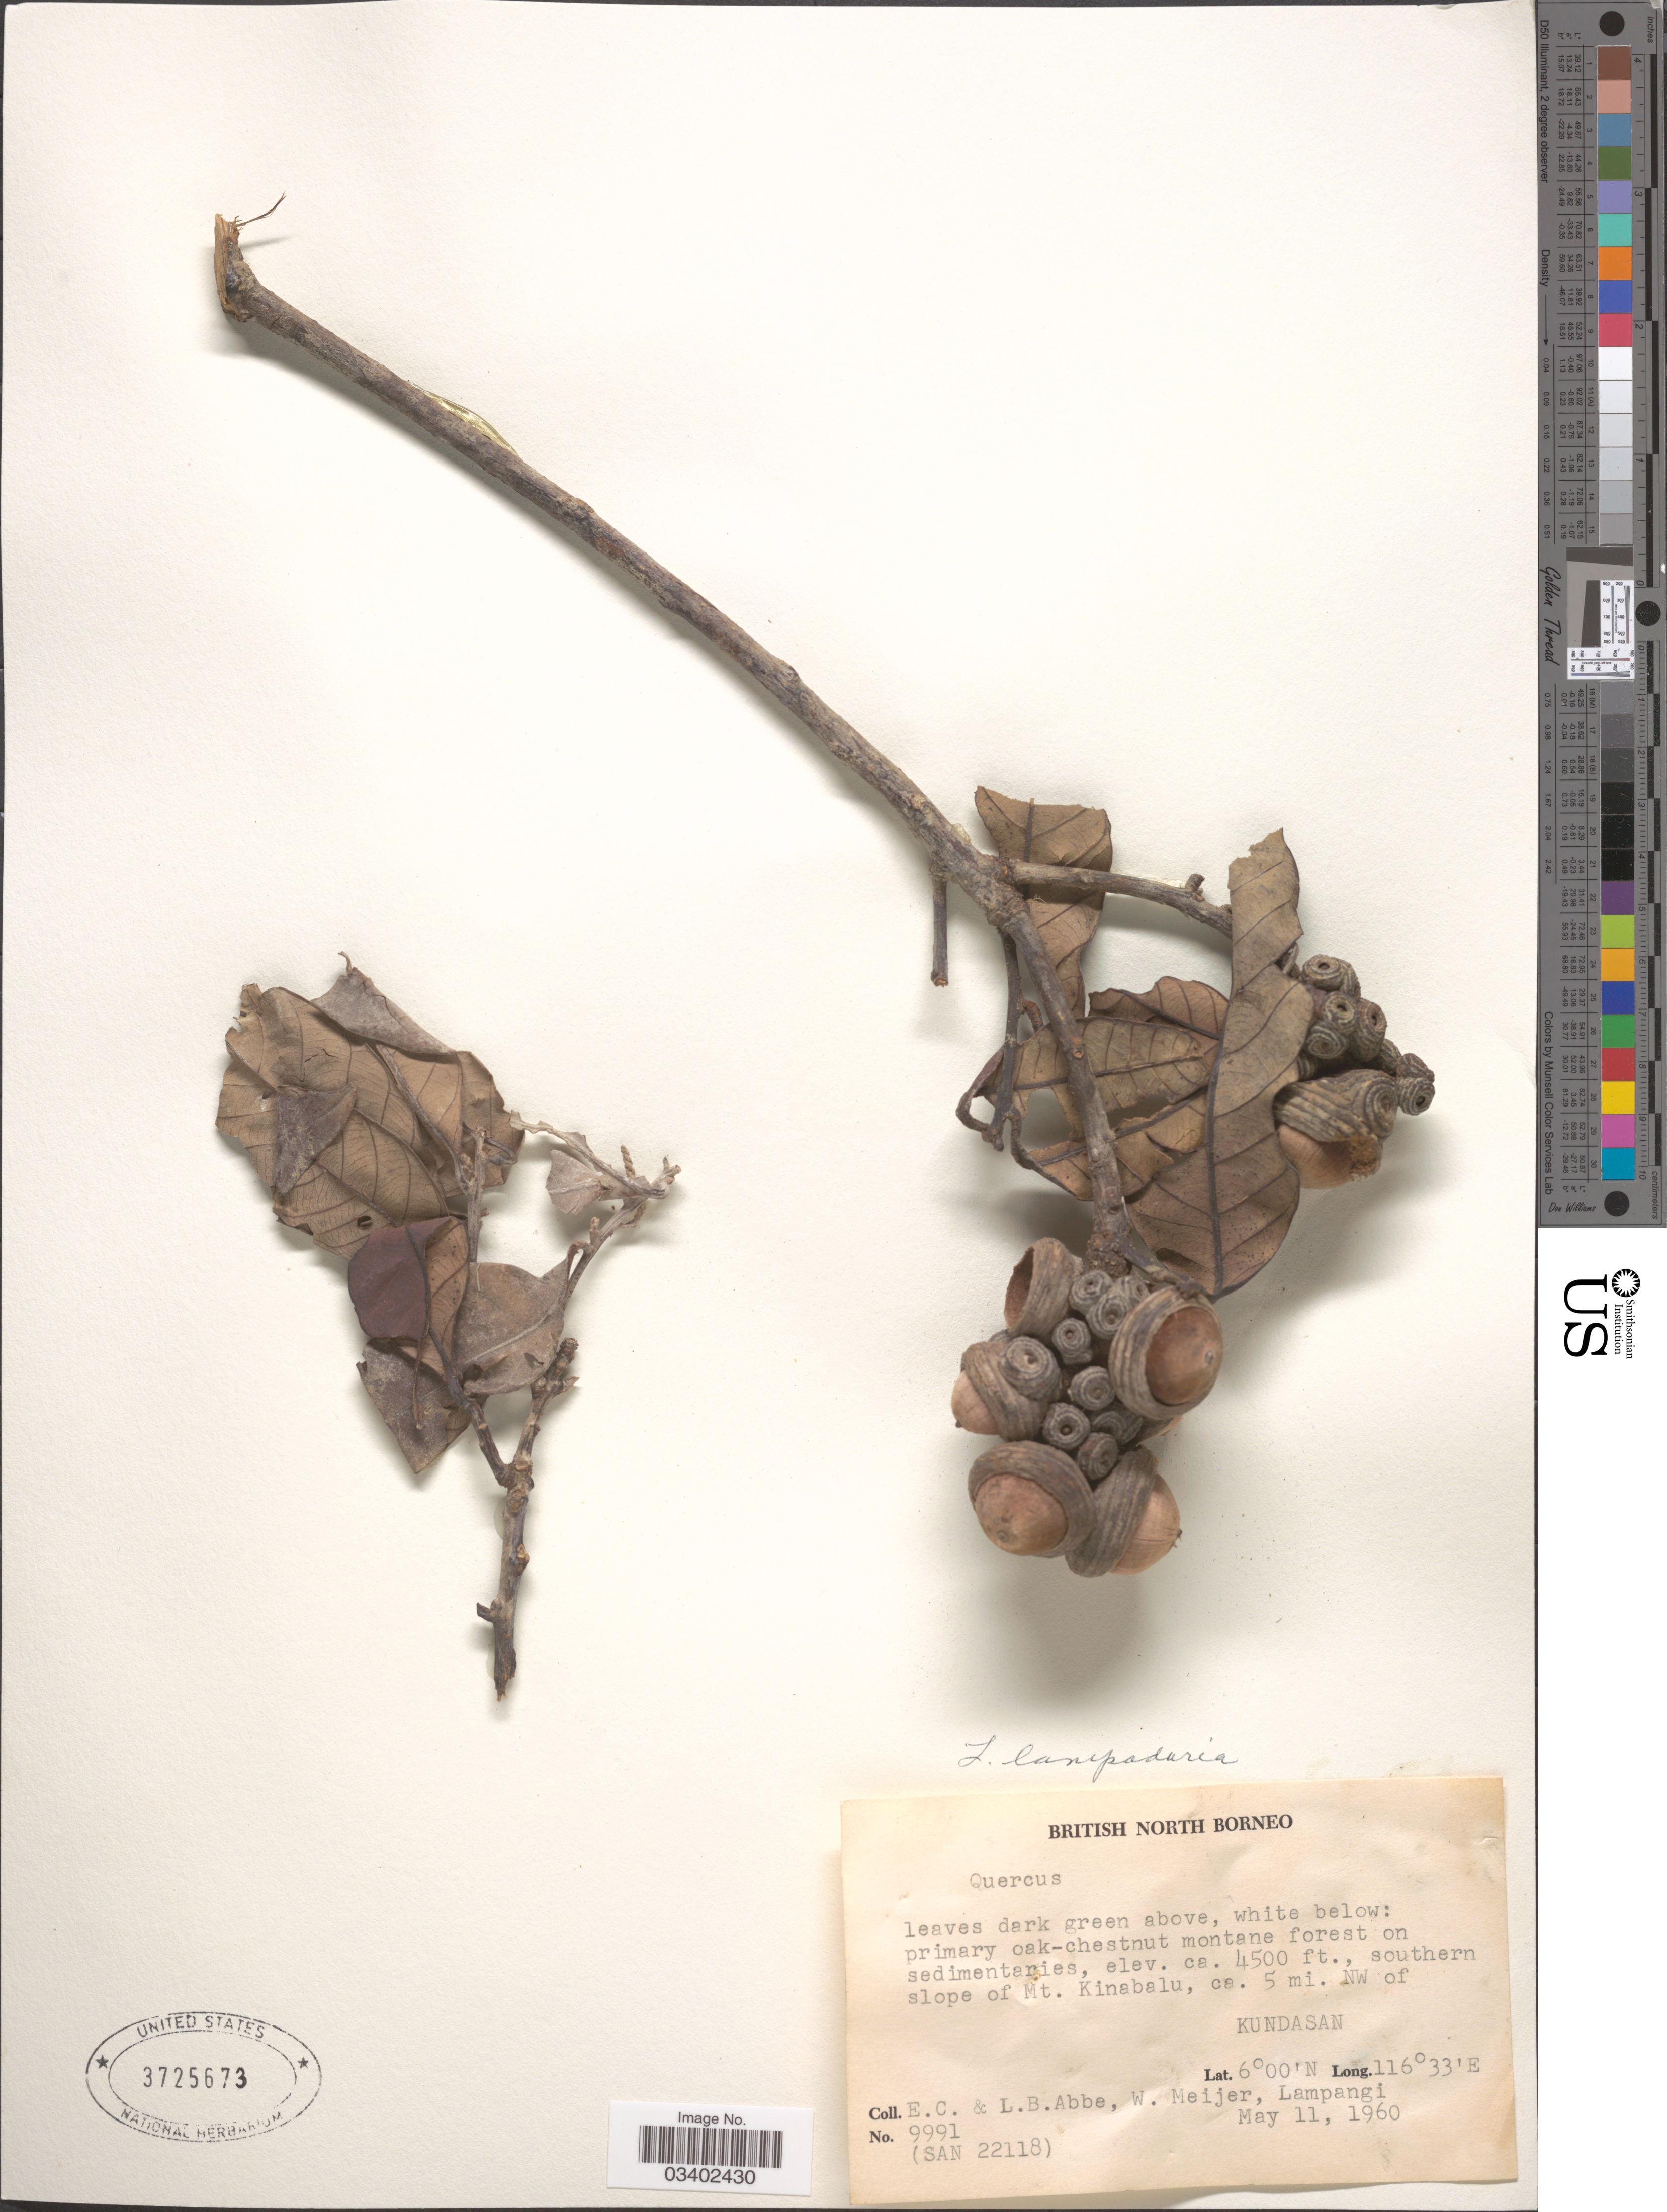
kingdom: Plantae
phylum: Tracheophyta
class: Magnoliopsida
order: Fagales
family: Fagaceae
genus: Lithocarpus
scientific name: Lithocarpus lucidus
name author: (Roxb.) Rehder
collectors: E. C. Abbe, L. B. Abbe, W. Meijer & Lampangi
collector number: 9991/ SAN 22118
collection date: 1960-05-11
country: Malaysia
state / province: Sabah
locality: British North Borneo. Southern slope of Mt. Kinabalu, ca. 5 mi. NW of Kundasan.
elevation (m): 1372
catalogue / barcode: US 3725673